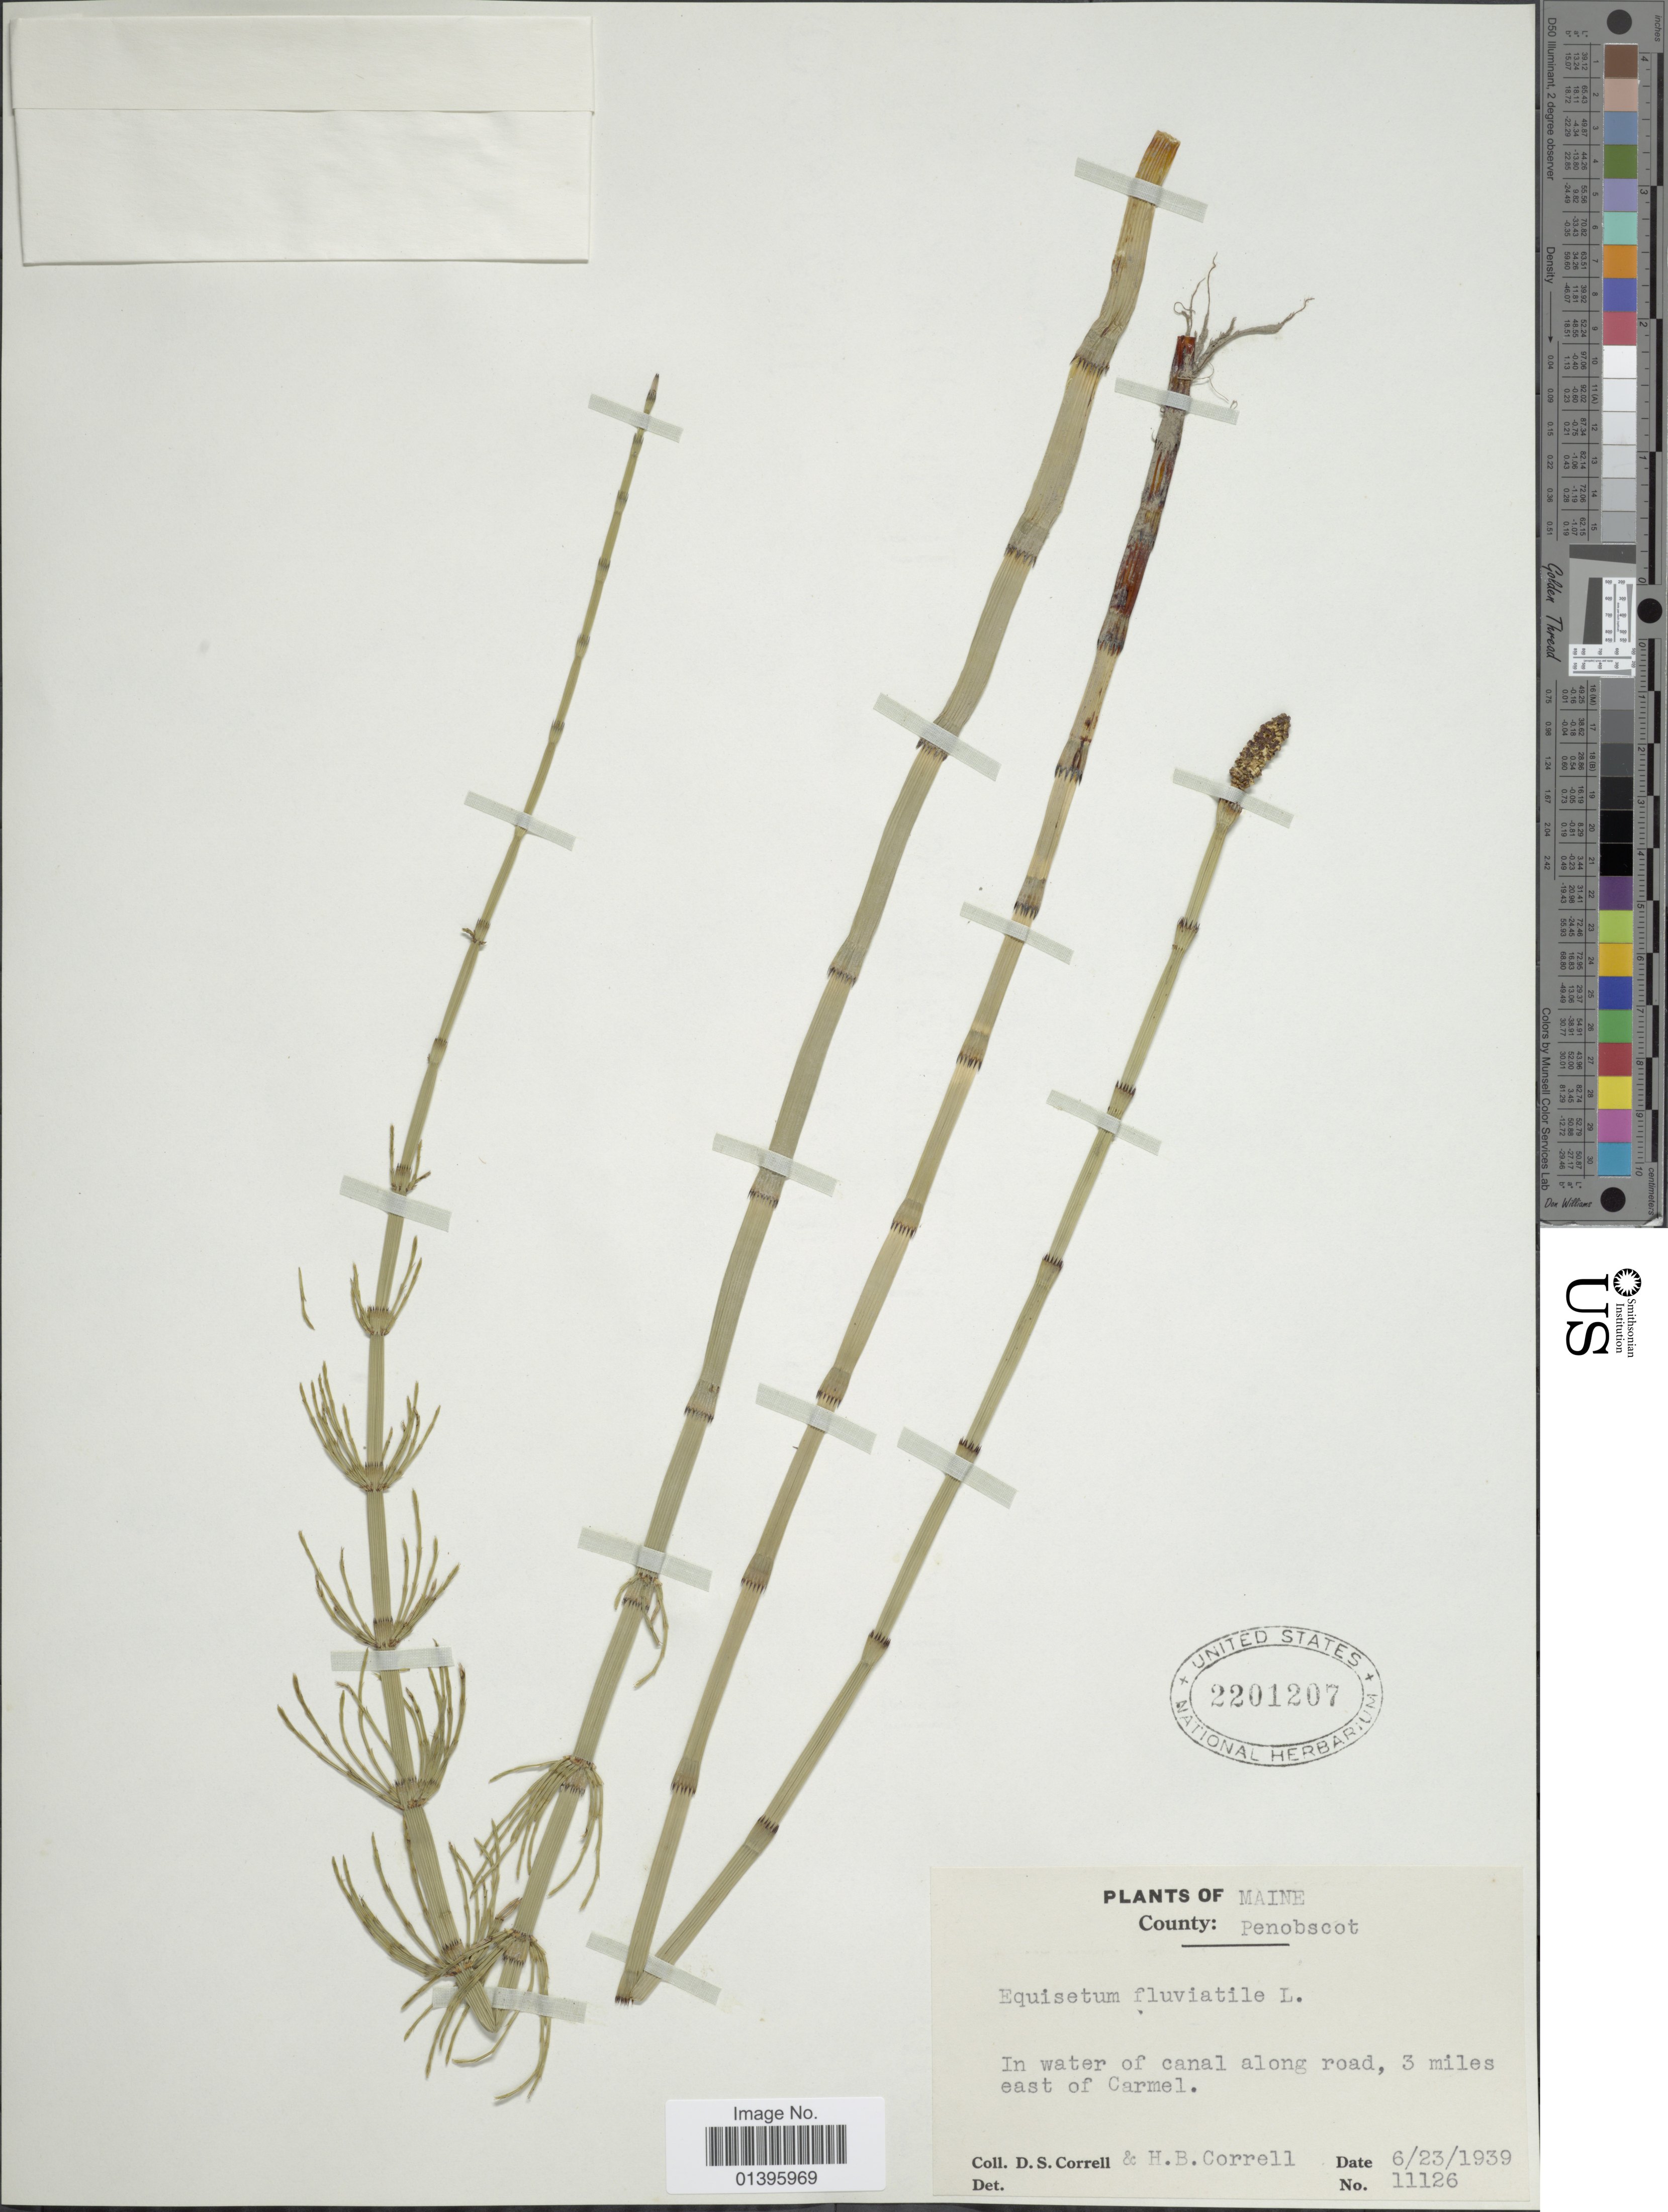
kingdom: Plantae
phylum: Tracheophyta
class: Polypodiopsida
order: Equisetales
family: Equisetaceae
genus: Equisetum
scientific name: Equisetum fluviatile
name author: L.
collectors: D. S. Correll & H. Correll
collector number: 11126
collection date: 1939-06-23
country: United States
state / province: Maine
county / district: Penobscot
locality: County: Penobscot. In water of canal along road, 3 miles east of Carmel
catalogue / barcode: US 2201207